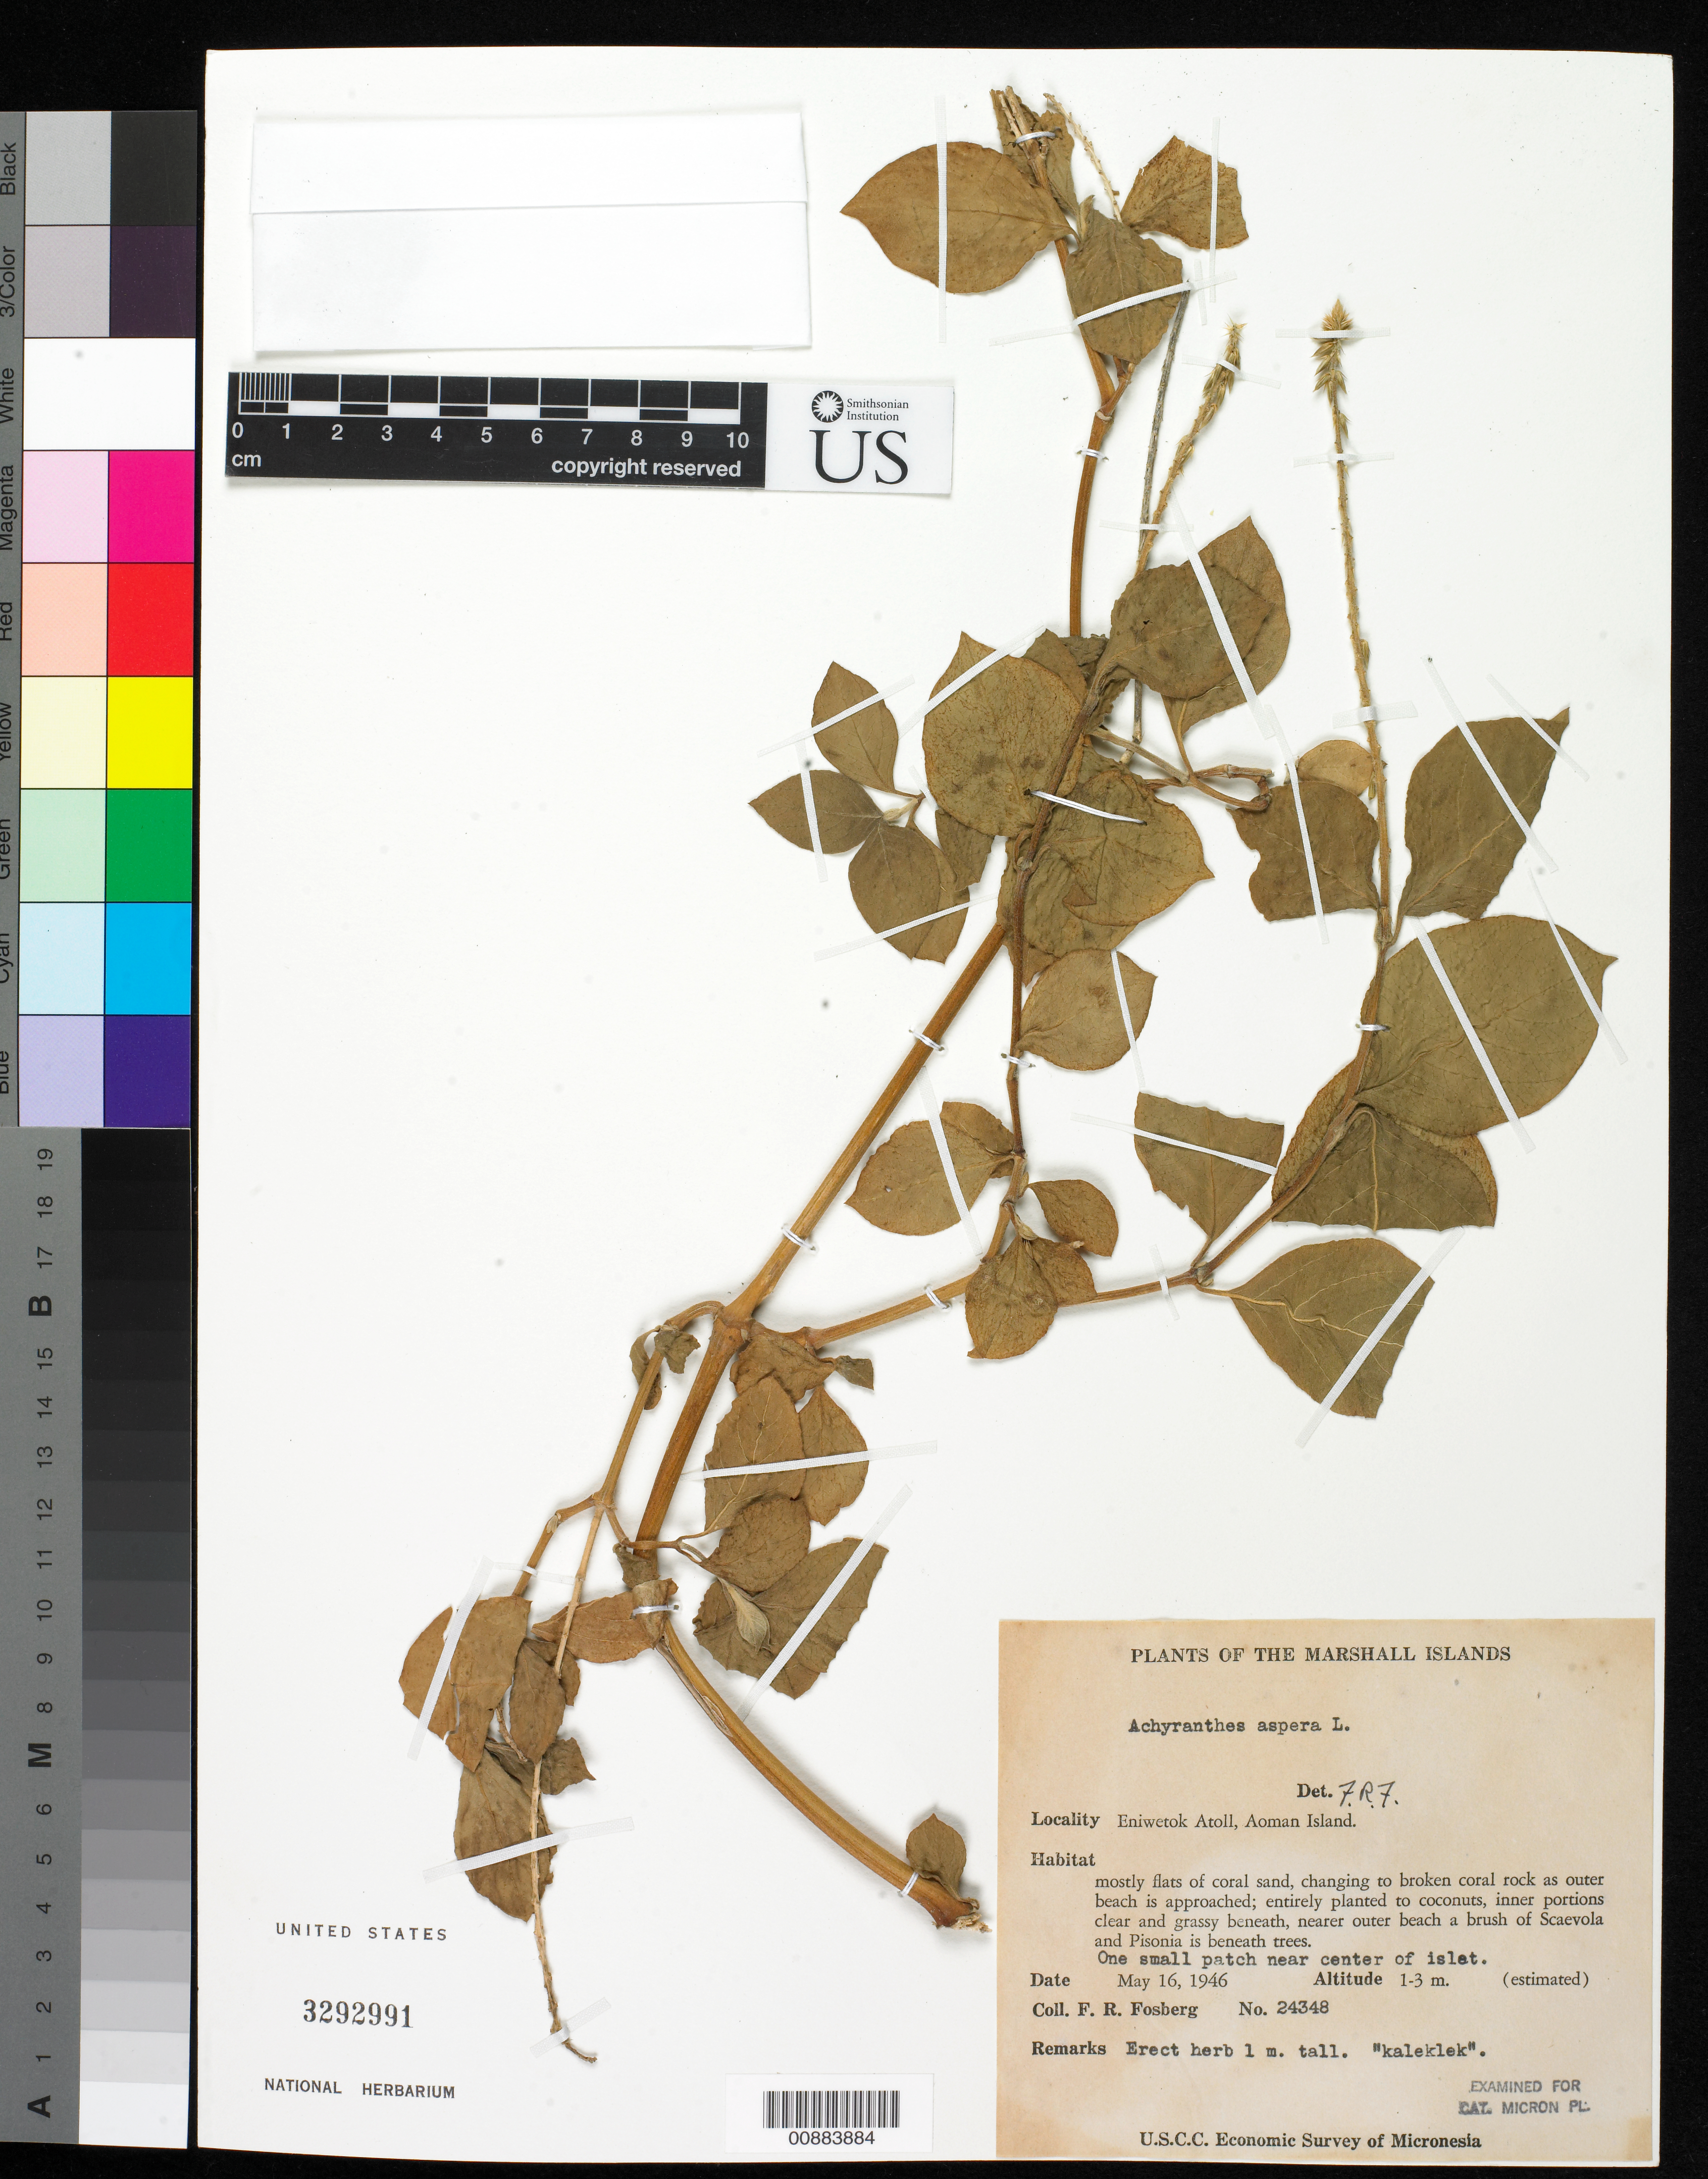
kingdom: Plantae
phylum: Tracheophyta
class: Magnoliopsida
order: Caryophyllales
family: Amaranthaceae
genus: Achyranthes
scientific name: Achyranthes aspera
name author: L.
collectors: F. R. Fosberg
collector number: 24348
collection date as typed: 16 May 1946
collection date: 1946-05-16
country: Marshall Islands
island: Enewetak [Eniwetok] Atoll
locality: Eniwetok Atoll, Aoman Islet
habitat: mostly flats of coral sand, changing to broken coral rock as outer beach is approached. One small patch near center islet.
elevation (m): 1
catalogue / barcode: US 3292991